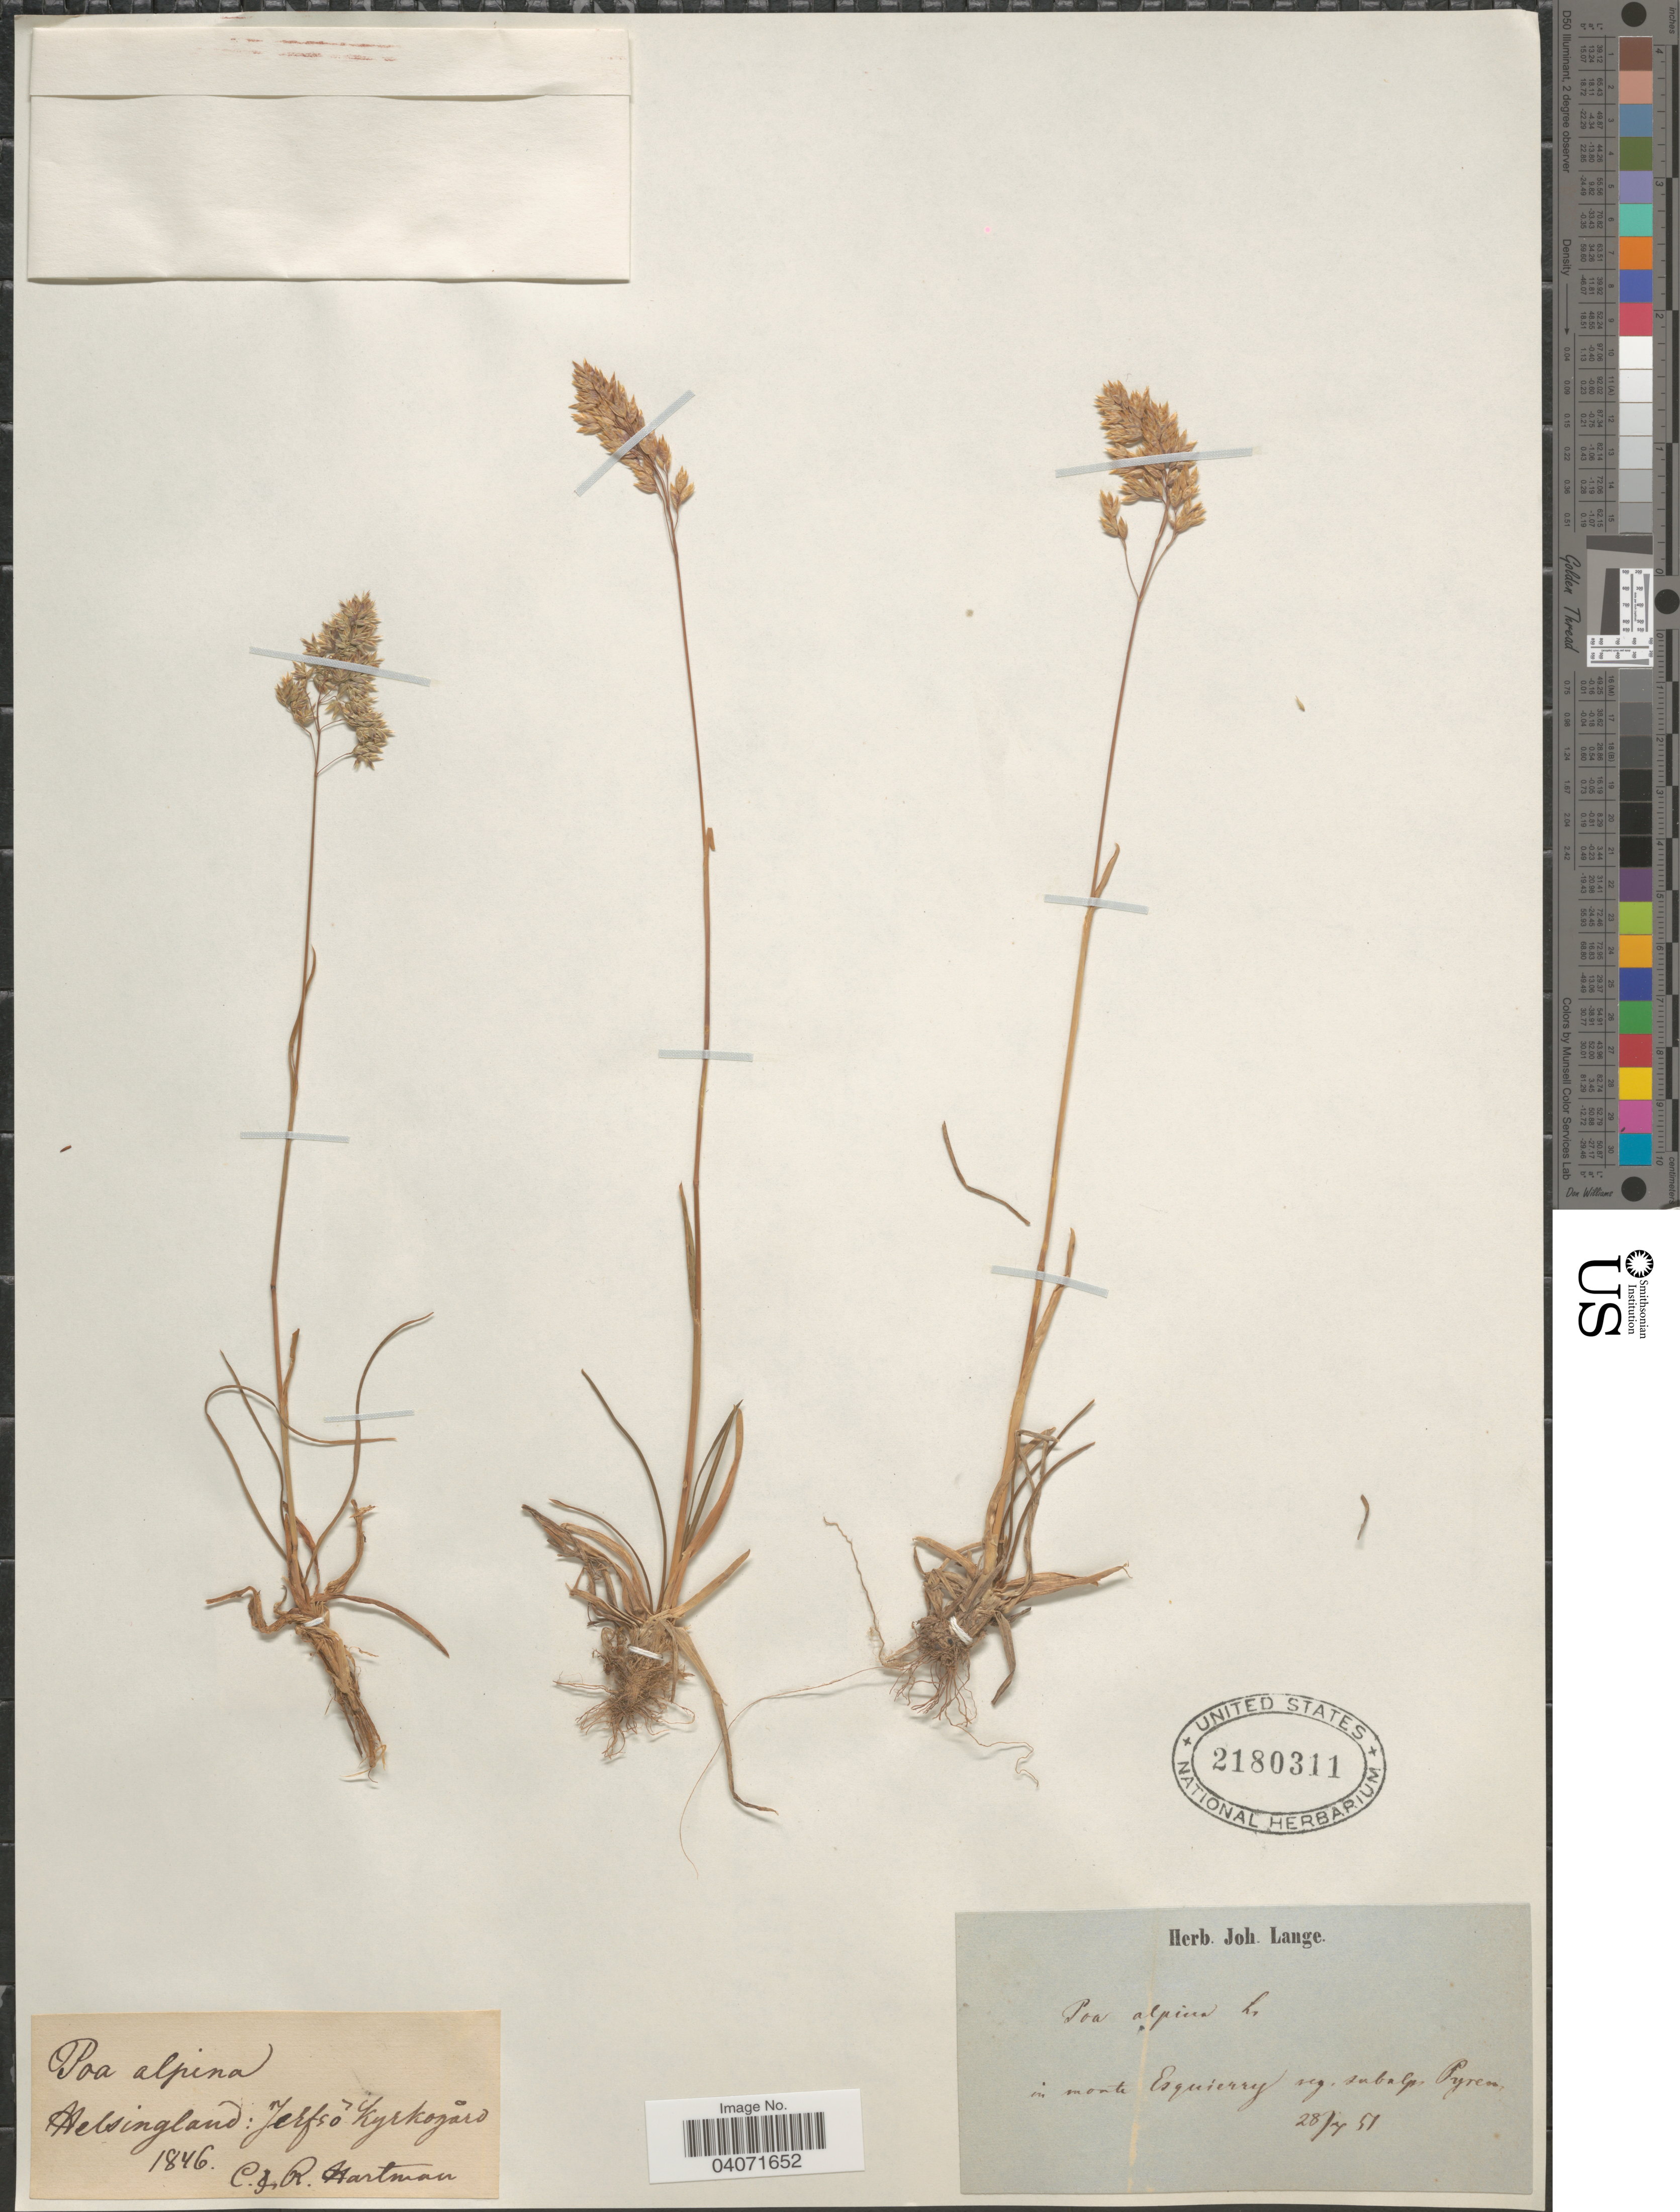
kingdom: Plantae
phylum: Tracheophyta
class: Liliopsida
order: Poales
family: Poaceae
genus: Poa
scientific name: Poa alpina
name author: L.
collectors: C. Hartman & R. W. Hartman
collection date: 1846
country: Sweden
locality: Helsingland: Jerfso Kyrkogård.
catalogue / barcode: US 2180311